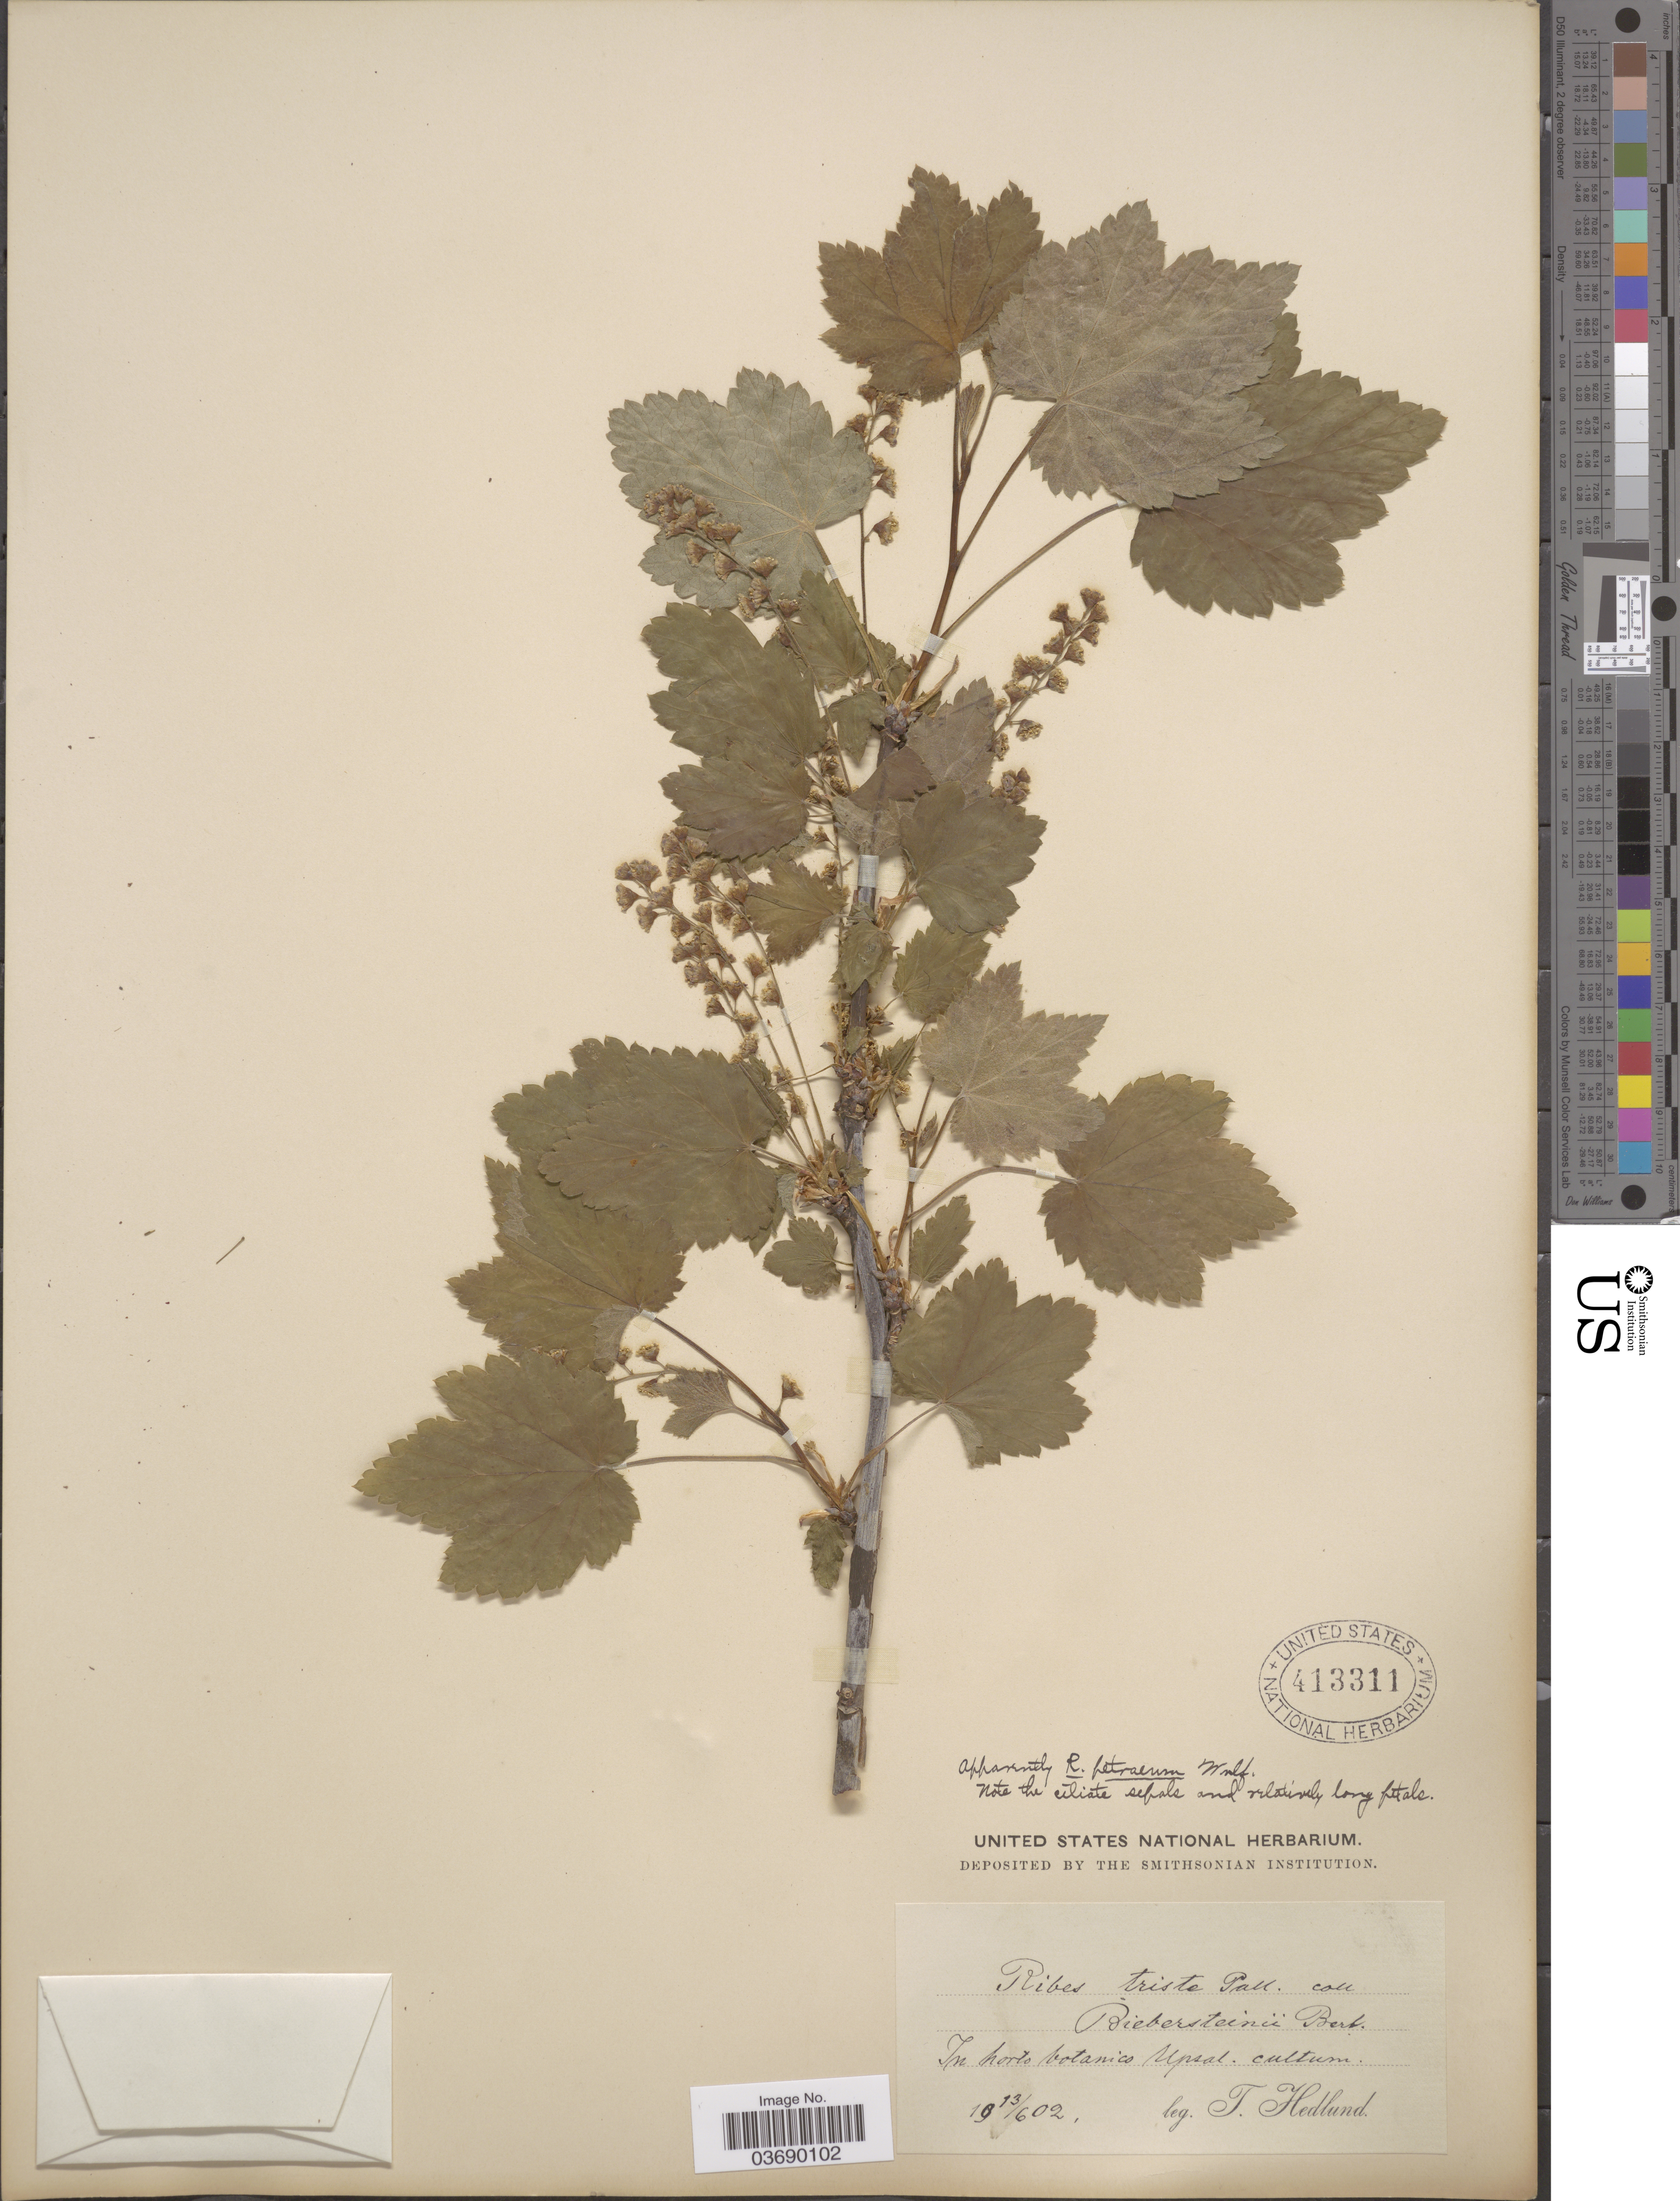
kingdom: Plantae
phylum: Tracheophyta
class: Magnoliopsida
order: Saxifragales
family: Grossulariaceae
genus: Ribes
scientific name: Ribes sp.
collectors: T. Hedlund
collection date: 1902-06-13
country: Sweden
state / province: Uppsala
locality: In horto botanico Upsal.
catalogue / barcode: US 413311